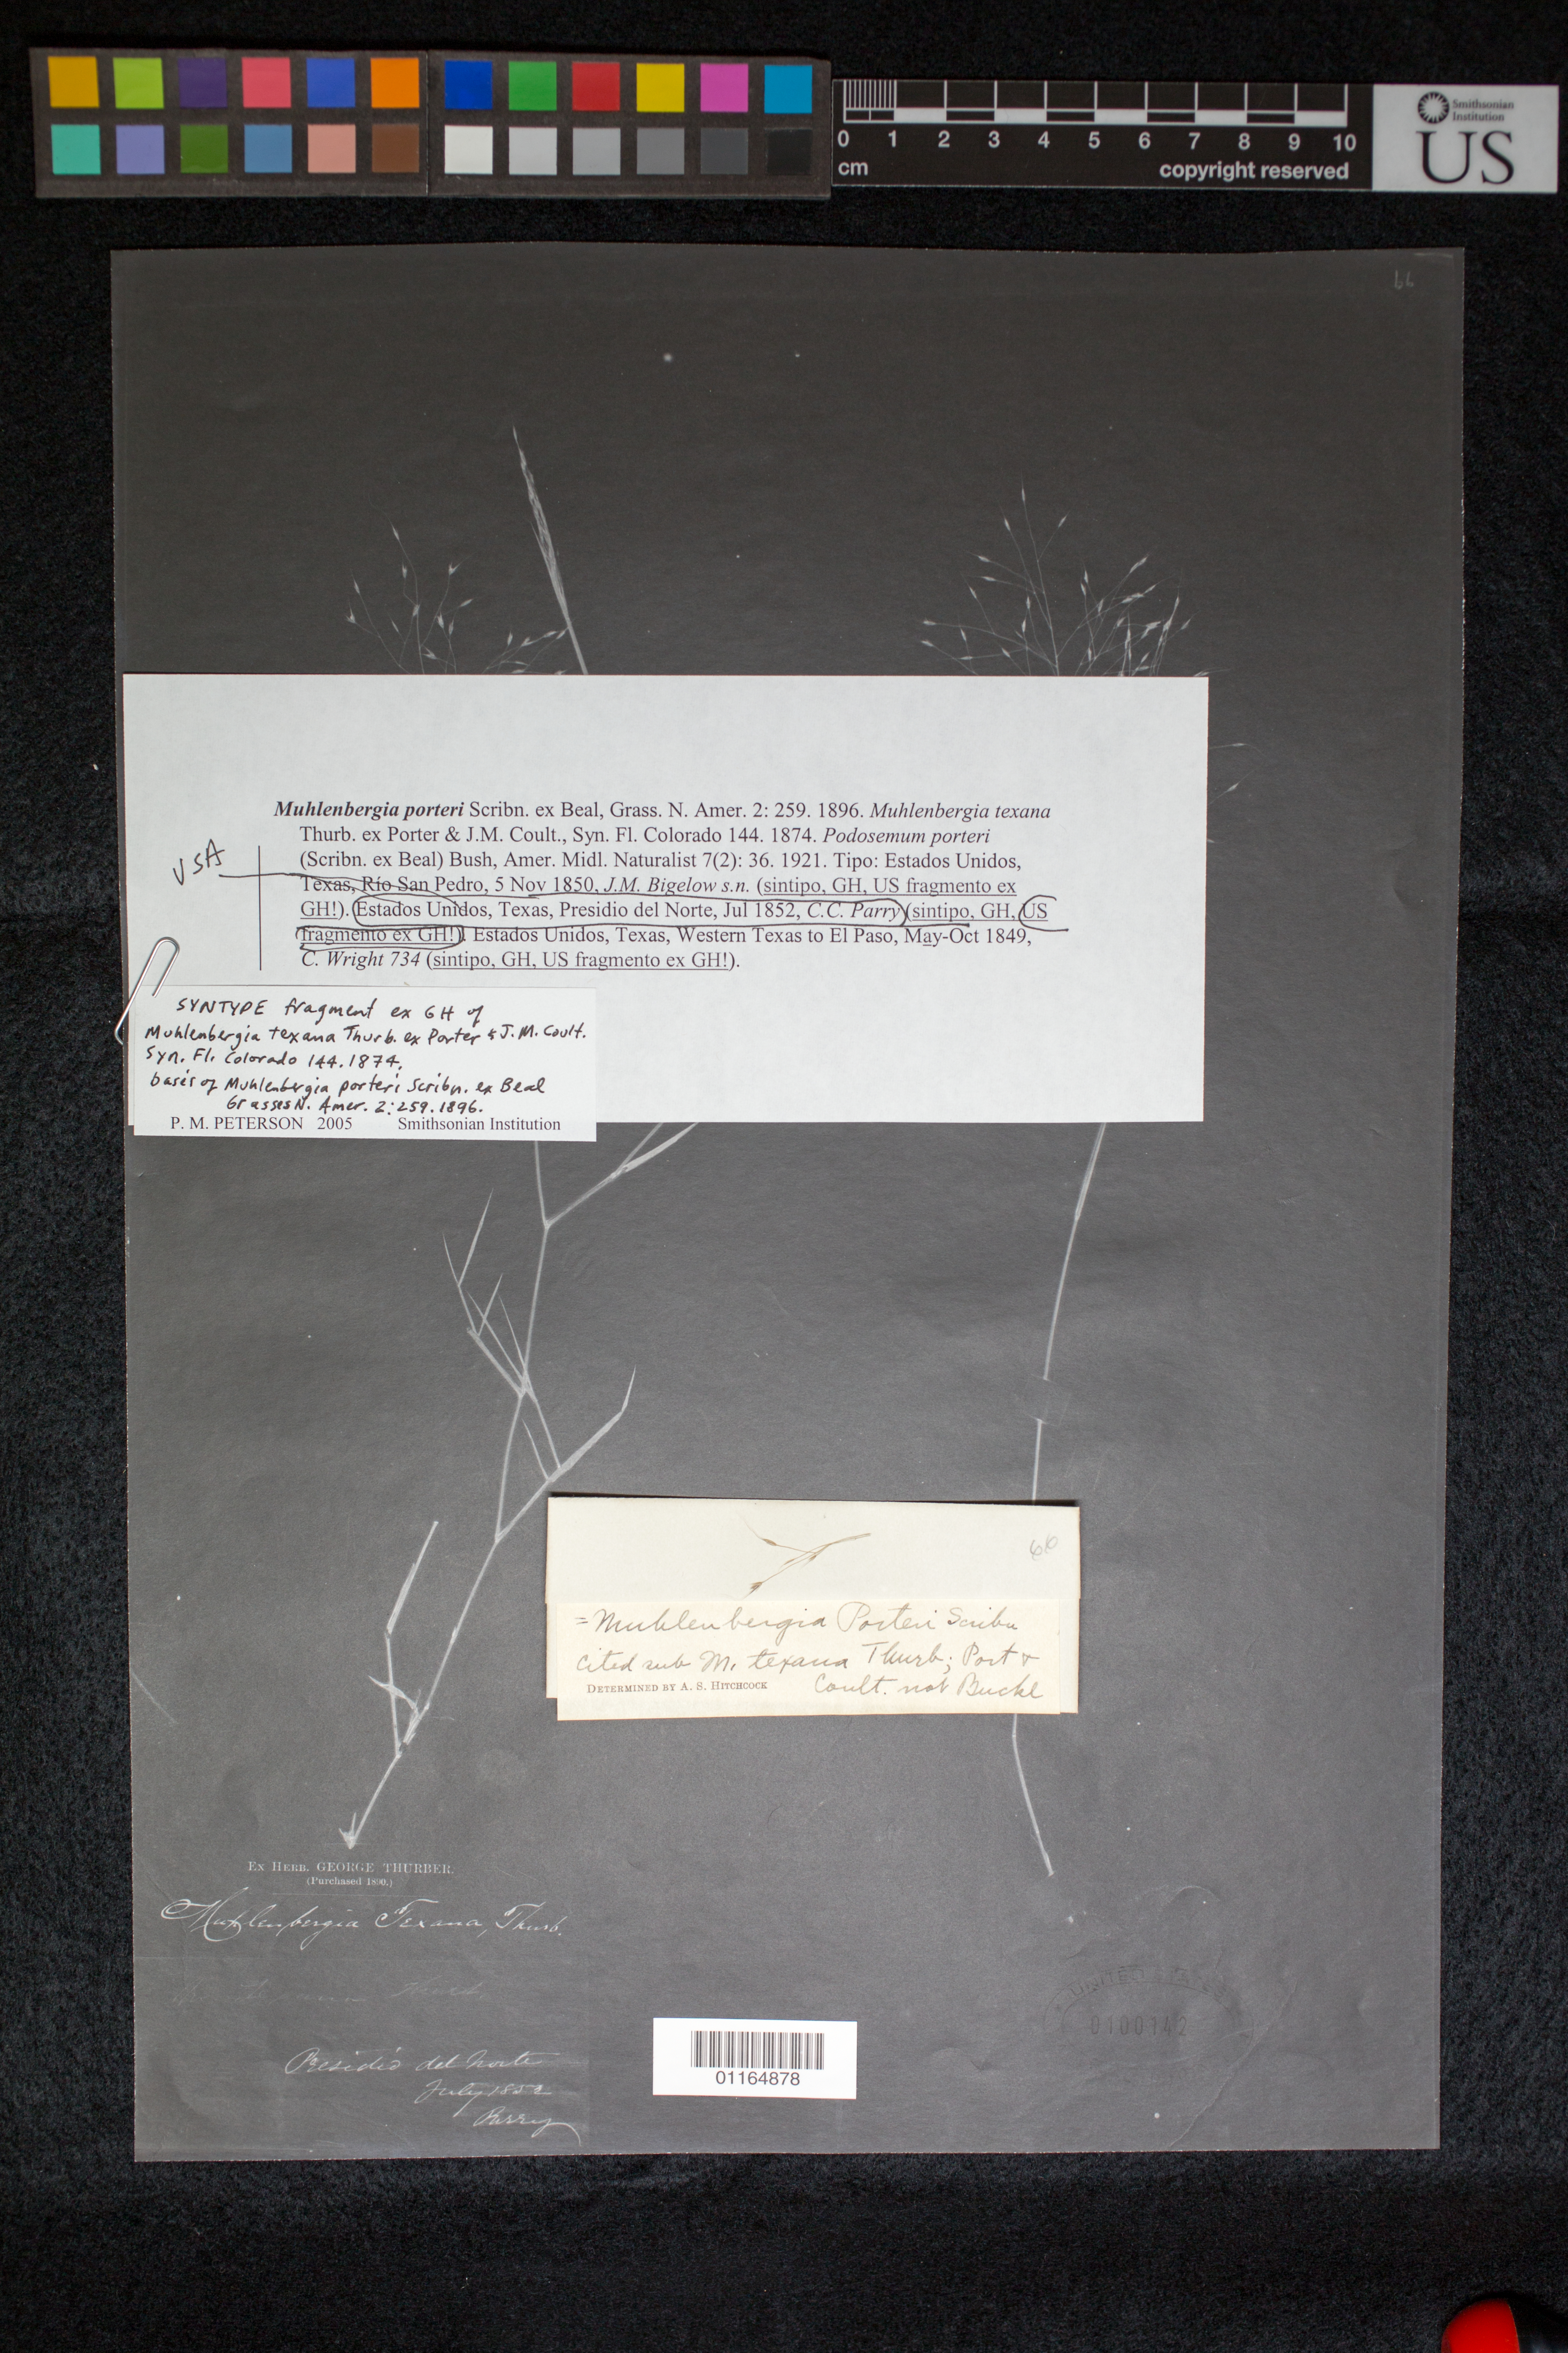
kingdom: Plantae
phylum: Tracheophyta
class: Liliopsida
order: Poales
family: Poaceae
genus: Muhlenbergia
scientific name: Muhlenbergia texana Thurb., nom. illeg.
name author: Thurb. in Porter & J.M. Coult.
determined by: Peterson, Paul M., (BOT), Smithsonian Institution - National Museum of Natural History (UNITED STATES)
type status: Isosyntype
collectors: C. C. Parry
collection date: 1853-07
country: United States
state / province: Texas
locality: Presidio del Norte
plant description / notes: Photostat and fragmentary material of type specimen ex herb. Harvard University (Gray Herbarium)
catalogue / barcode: US 100142